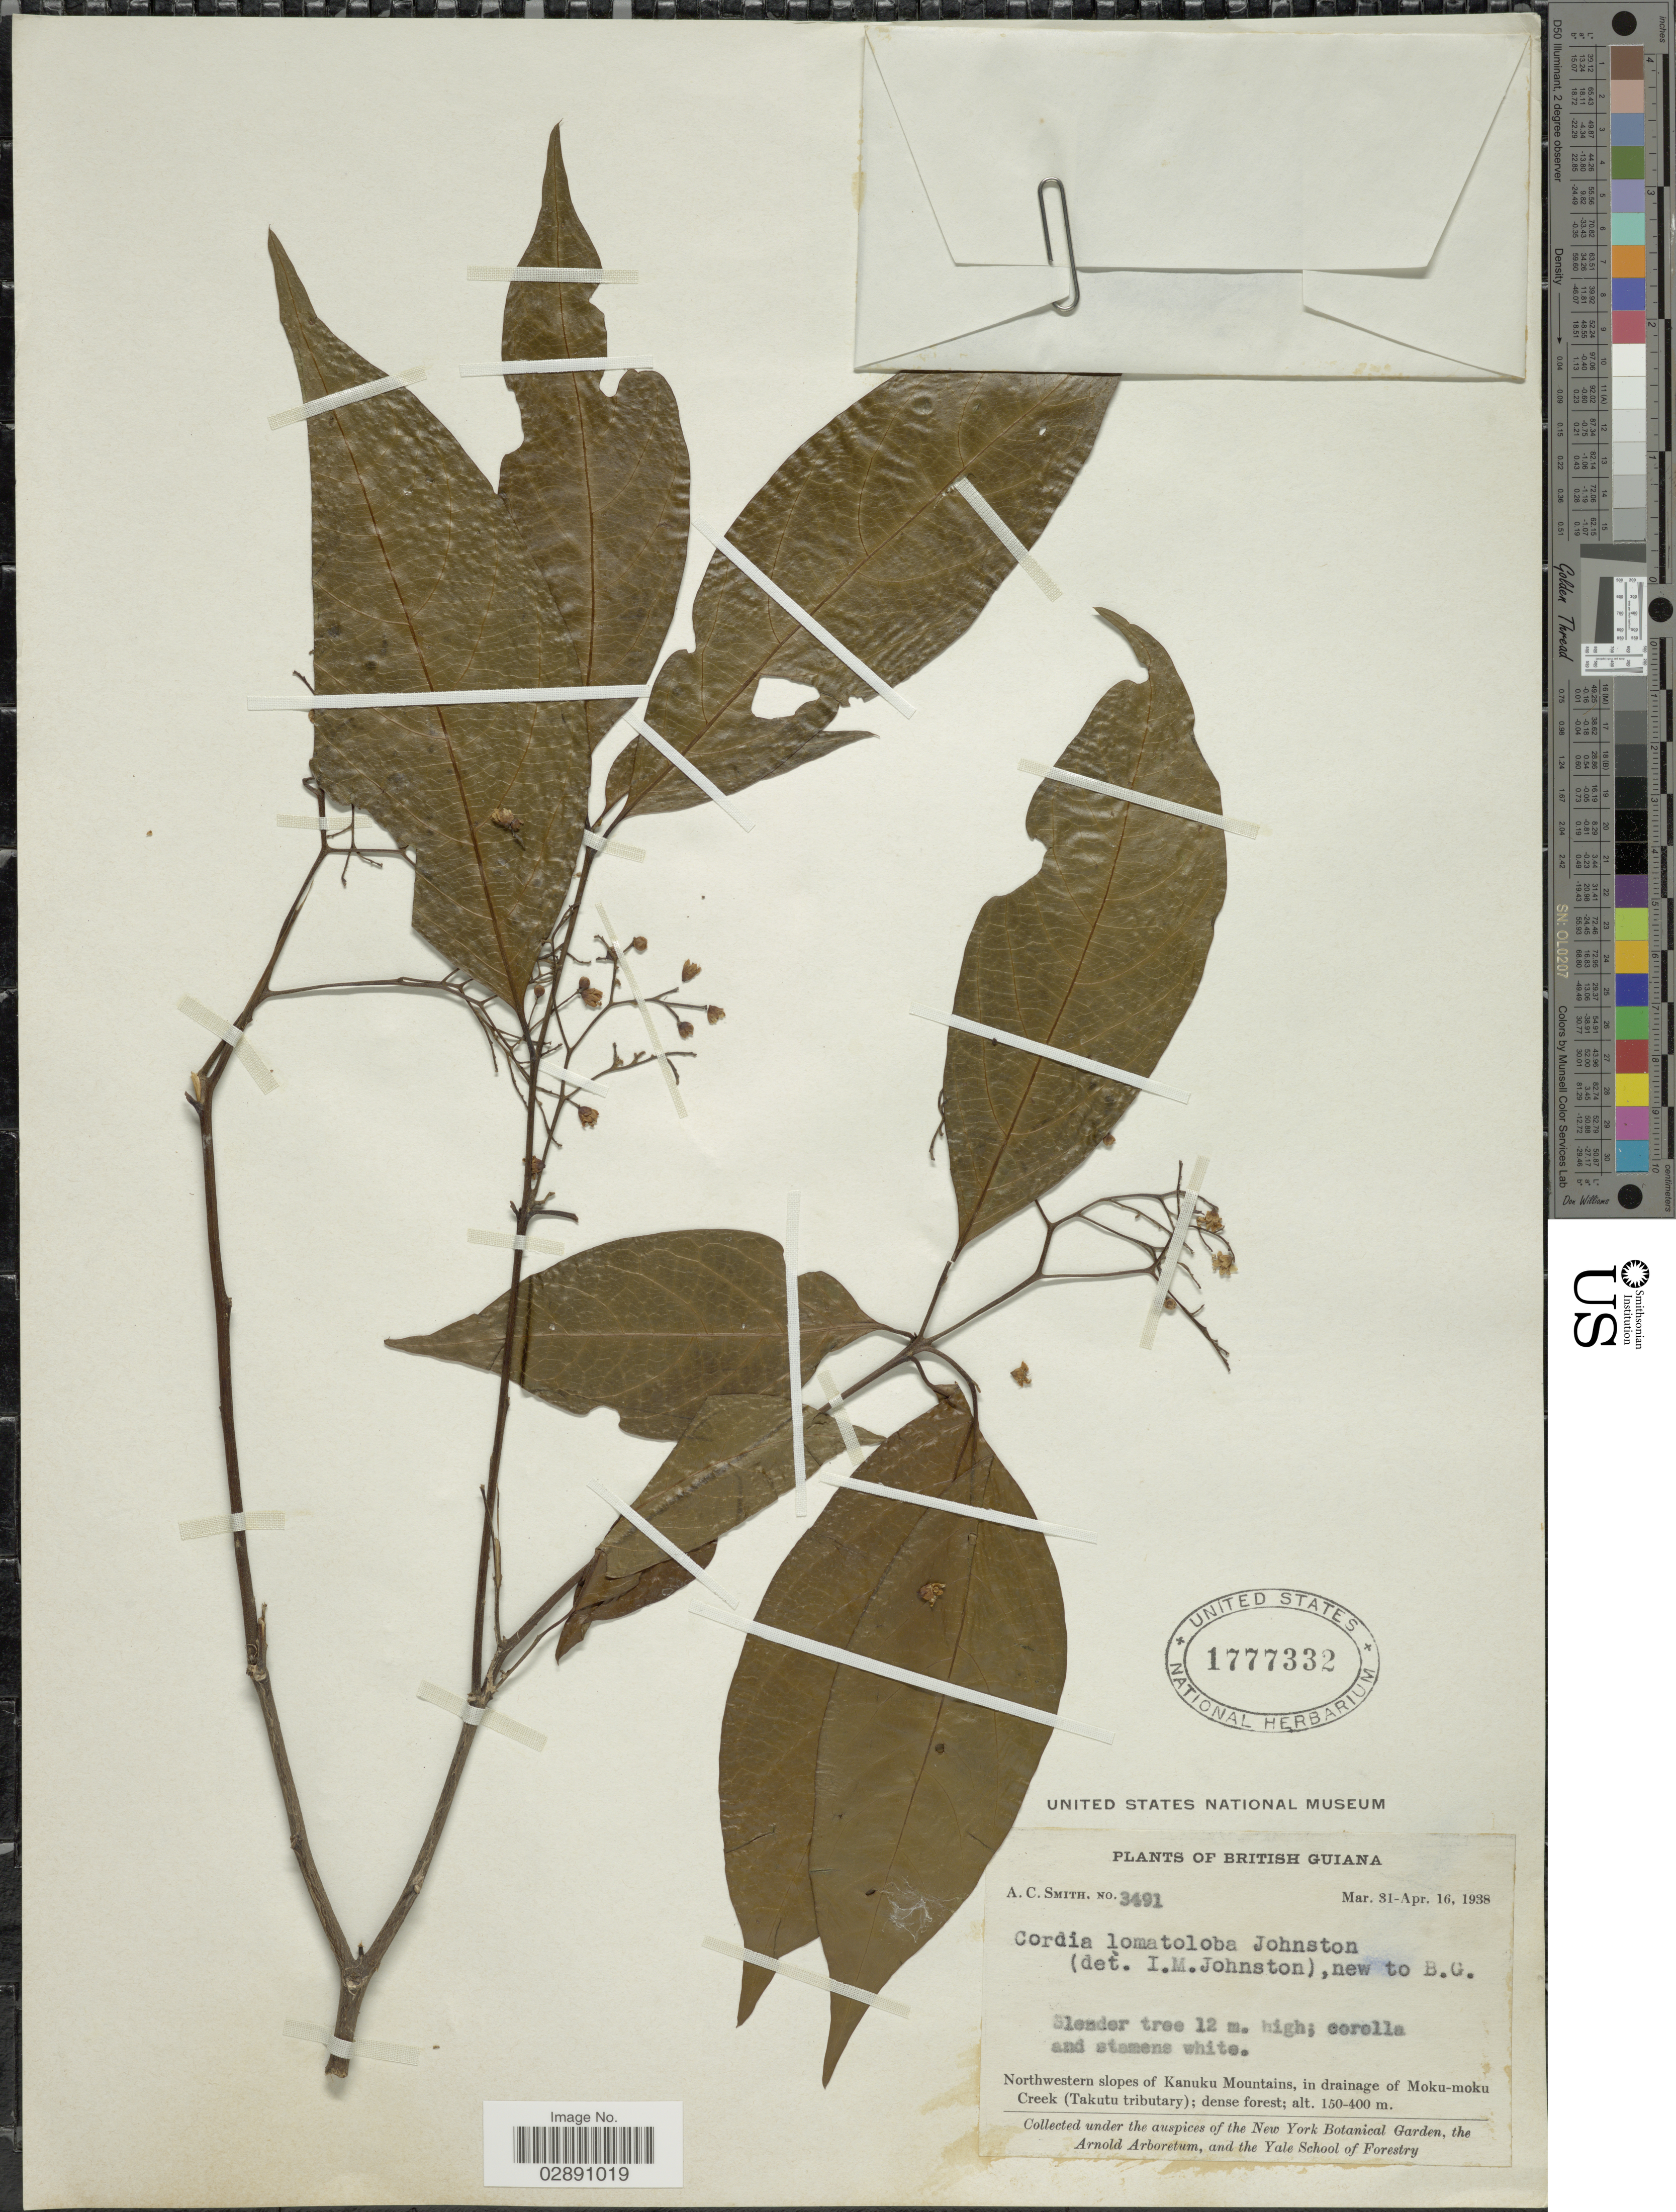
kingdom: Plantae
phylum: Tracheophyta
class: Magnoliopsida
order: Boraginales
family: Cordiaceae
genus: Cordia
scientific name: Cordia lomatoloba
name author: I.M. Johnst.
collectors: A. C. Smith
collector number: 3491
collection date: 1938-03-31/1938-04-16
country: Guyana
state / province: U. Takutu-U. Essequibo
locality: British Guiana. Northwestern slopes of Kanuku Mountains, in drainage of Moku-Moku Creek (Takutu tributary).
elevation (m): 150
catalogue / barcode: US 1777332